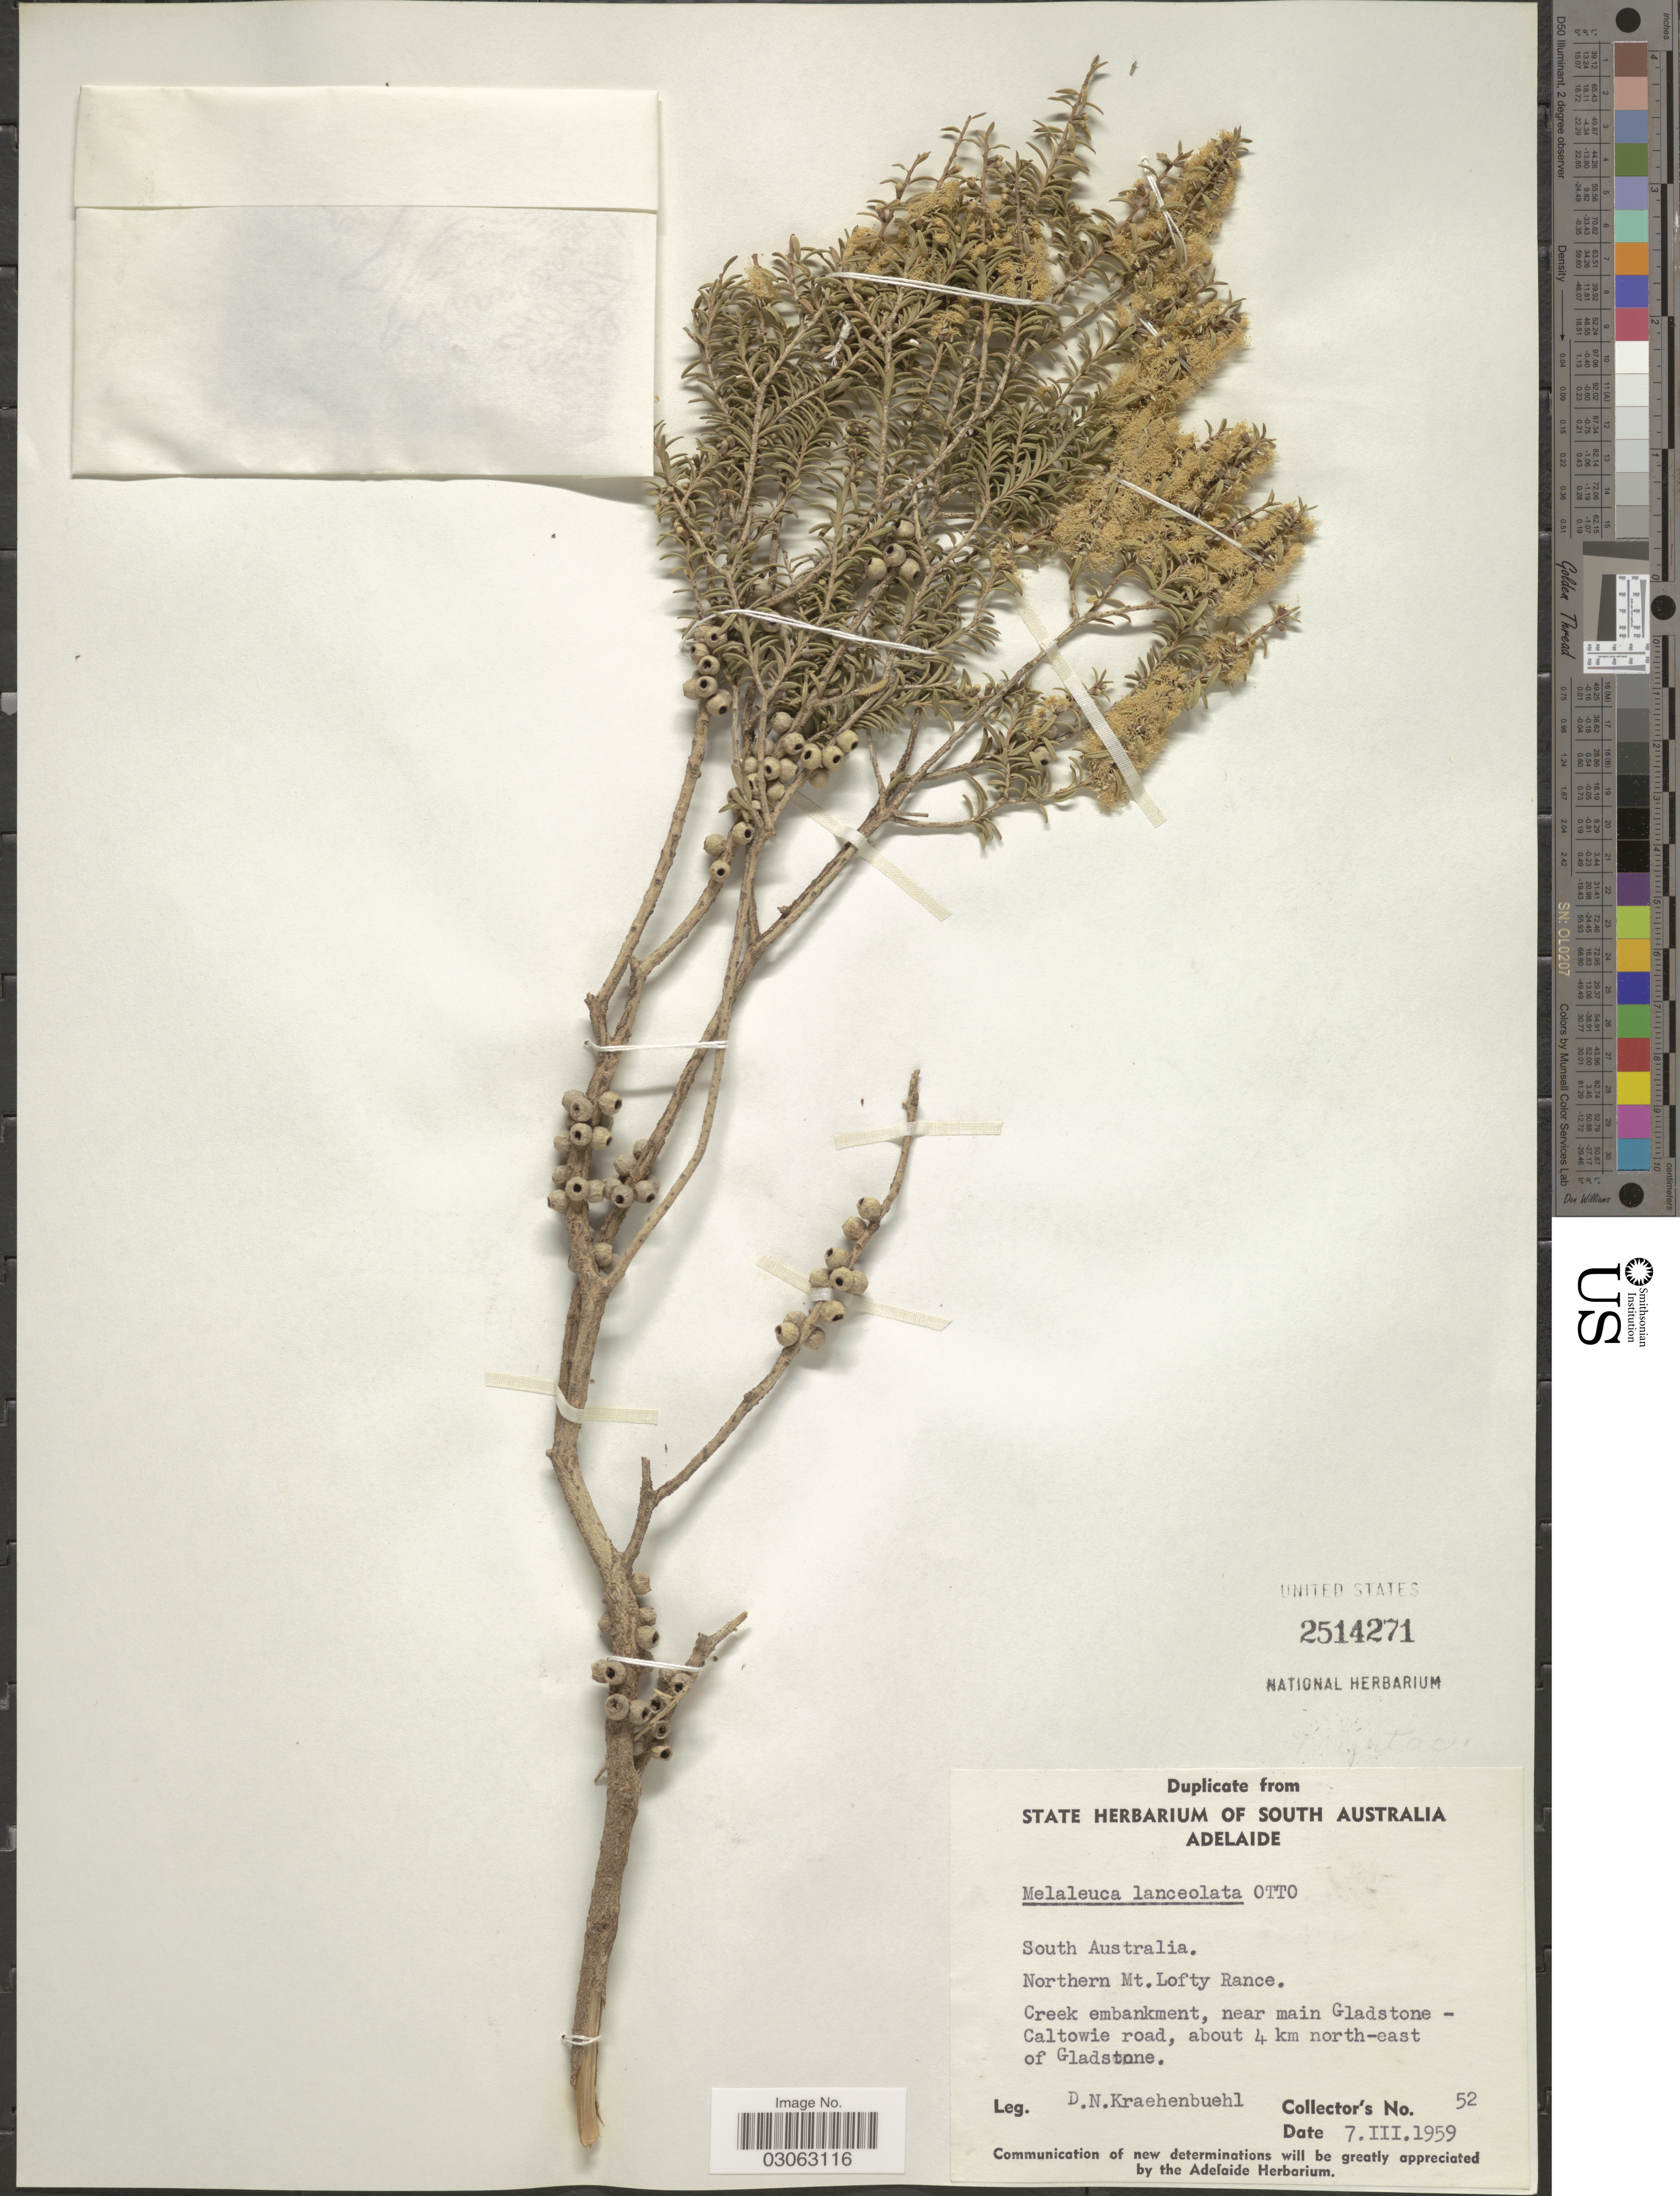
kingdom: Plantae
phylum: Tracheophyta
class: Magnoliopsida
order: Myrtales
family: Myrtaceae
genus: Melaleuca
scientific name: Melaleuca lanceolata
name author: Otto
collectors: D. Kraehenbuehl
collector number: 52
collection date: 1959-03-07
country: Australia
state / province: South Australia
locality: Northern Mt. Lofty Rance. Creek embankment, near main Gladstone-Caltowie road, about 4 km north-east of Gladstone.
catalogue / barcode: US 2514271